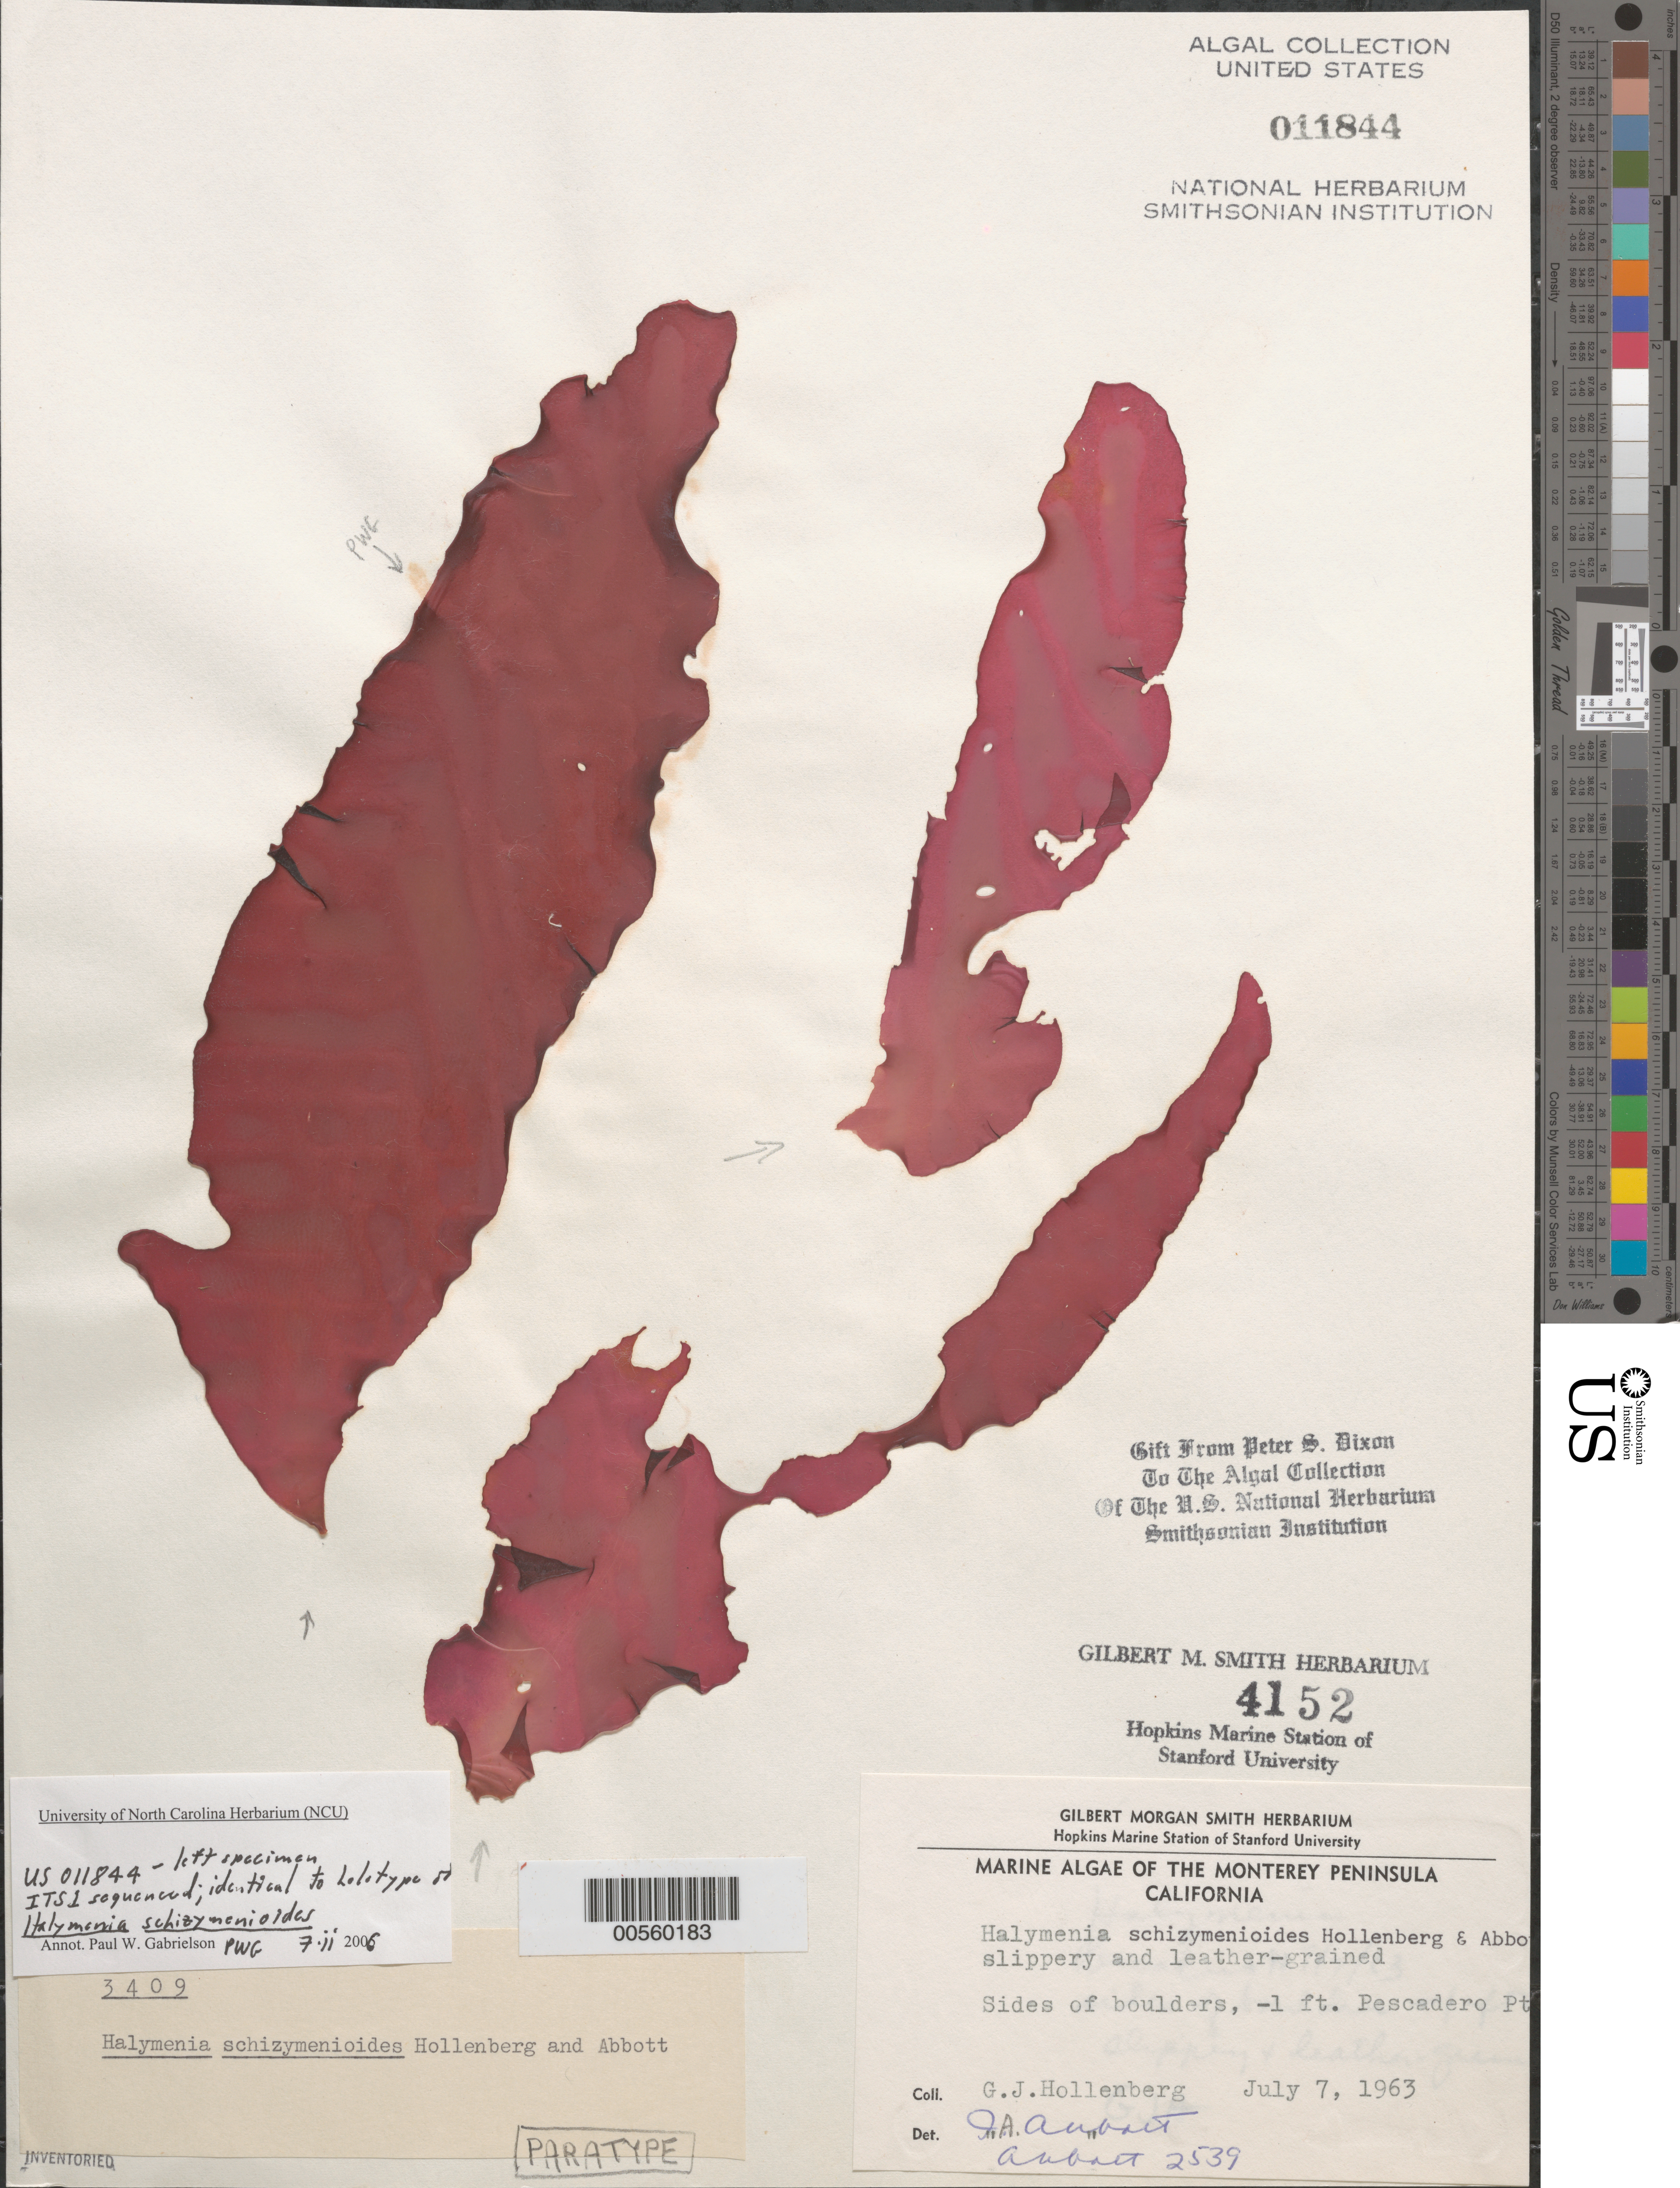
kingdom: Plantae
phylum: Rhodophyta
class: Florideophyceae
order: Halymeniales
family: Halymeniaceae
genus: Halymenia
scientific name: Halymenia schizymenioides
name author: Hollenb. & I.A. Abbott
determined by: Abbott, Isabella A.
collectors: G. Hollenberg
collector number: IAA 2539 & PSD 3409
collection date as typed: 07 Jul 1963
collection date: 1963-07-07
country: United States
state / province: California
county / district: Monterey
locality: Pescadero Point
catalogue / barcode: US 11844